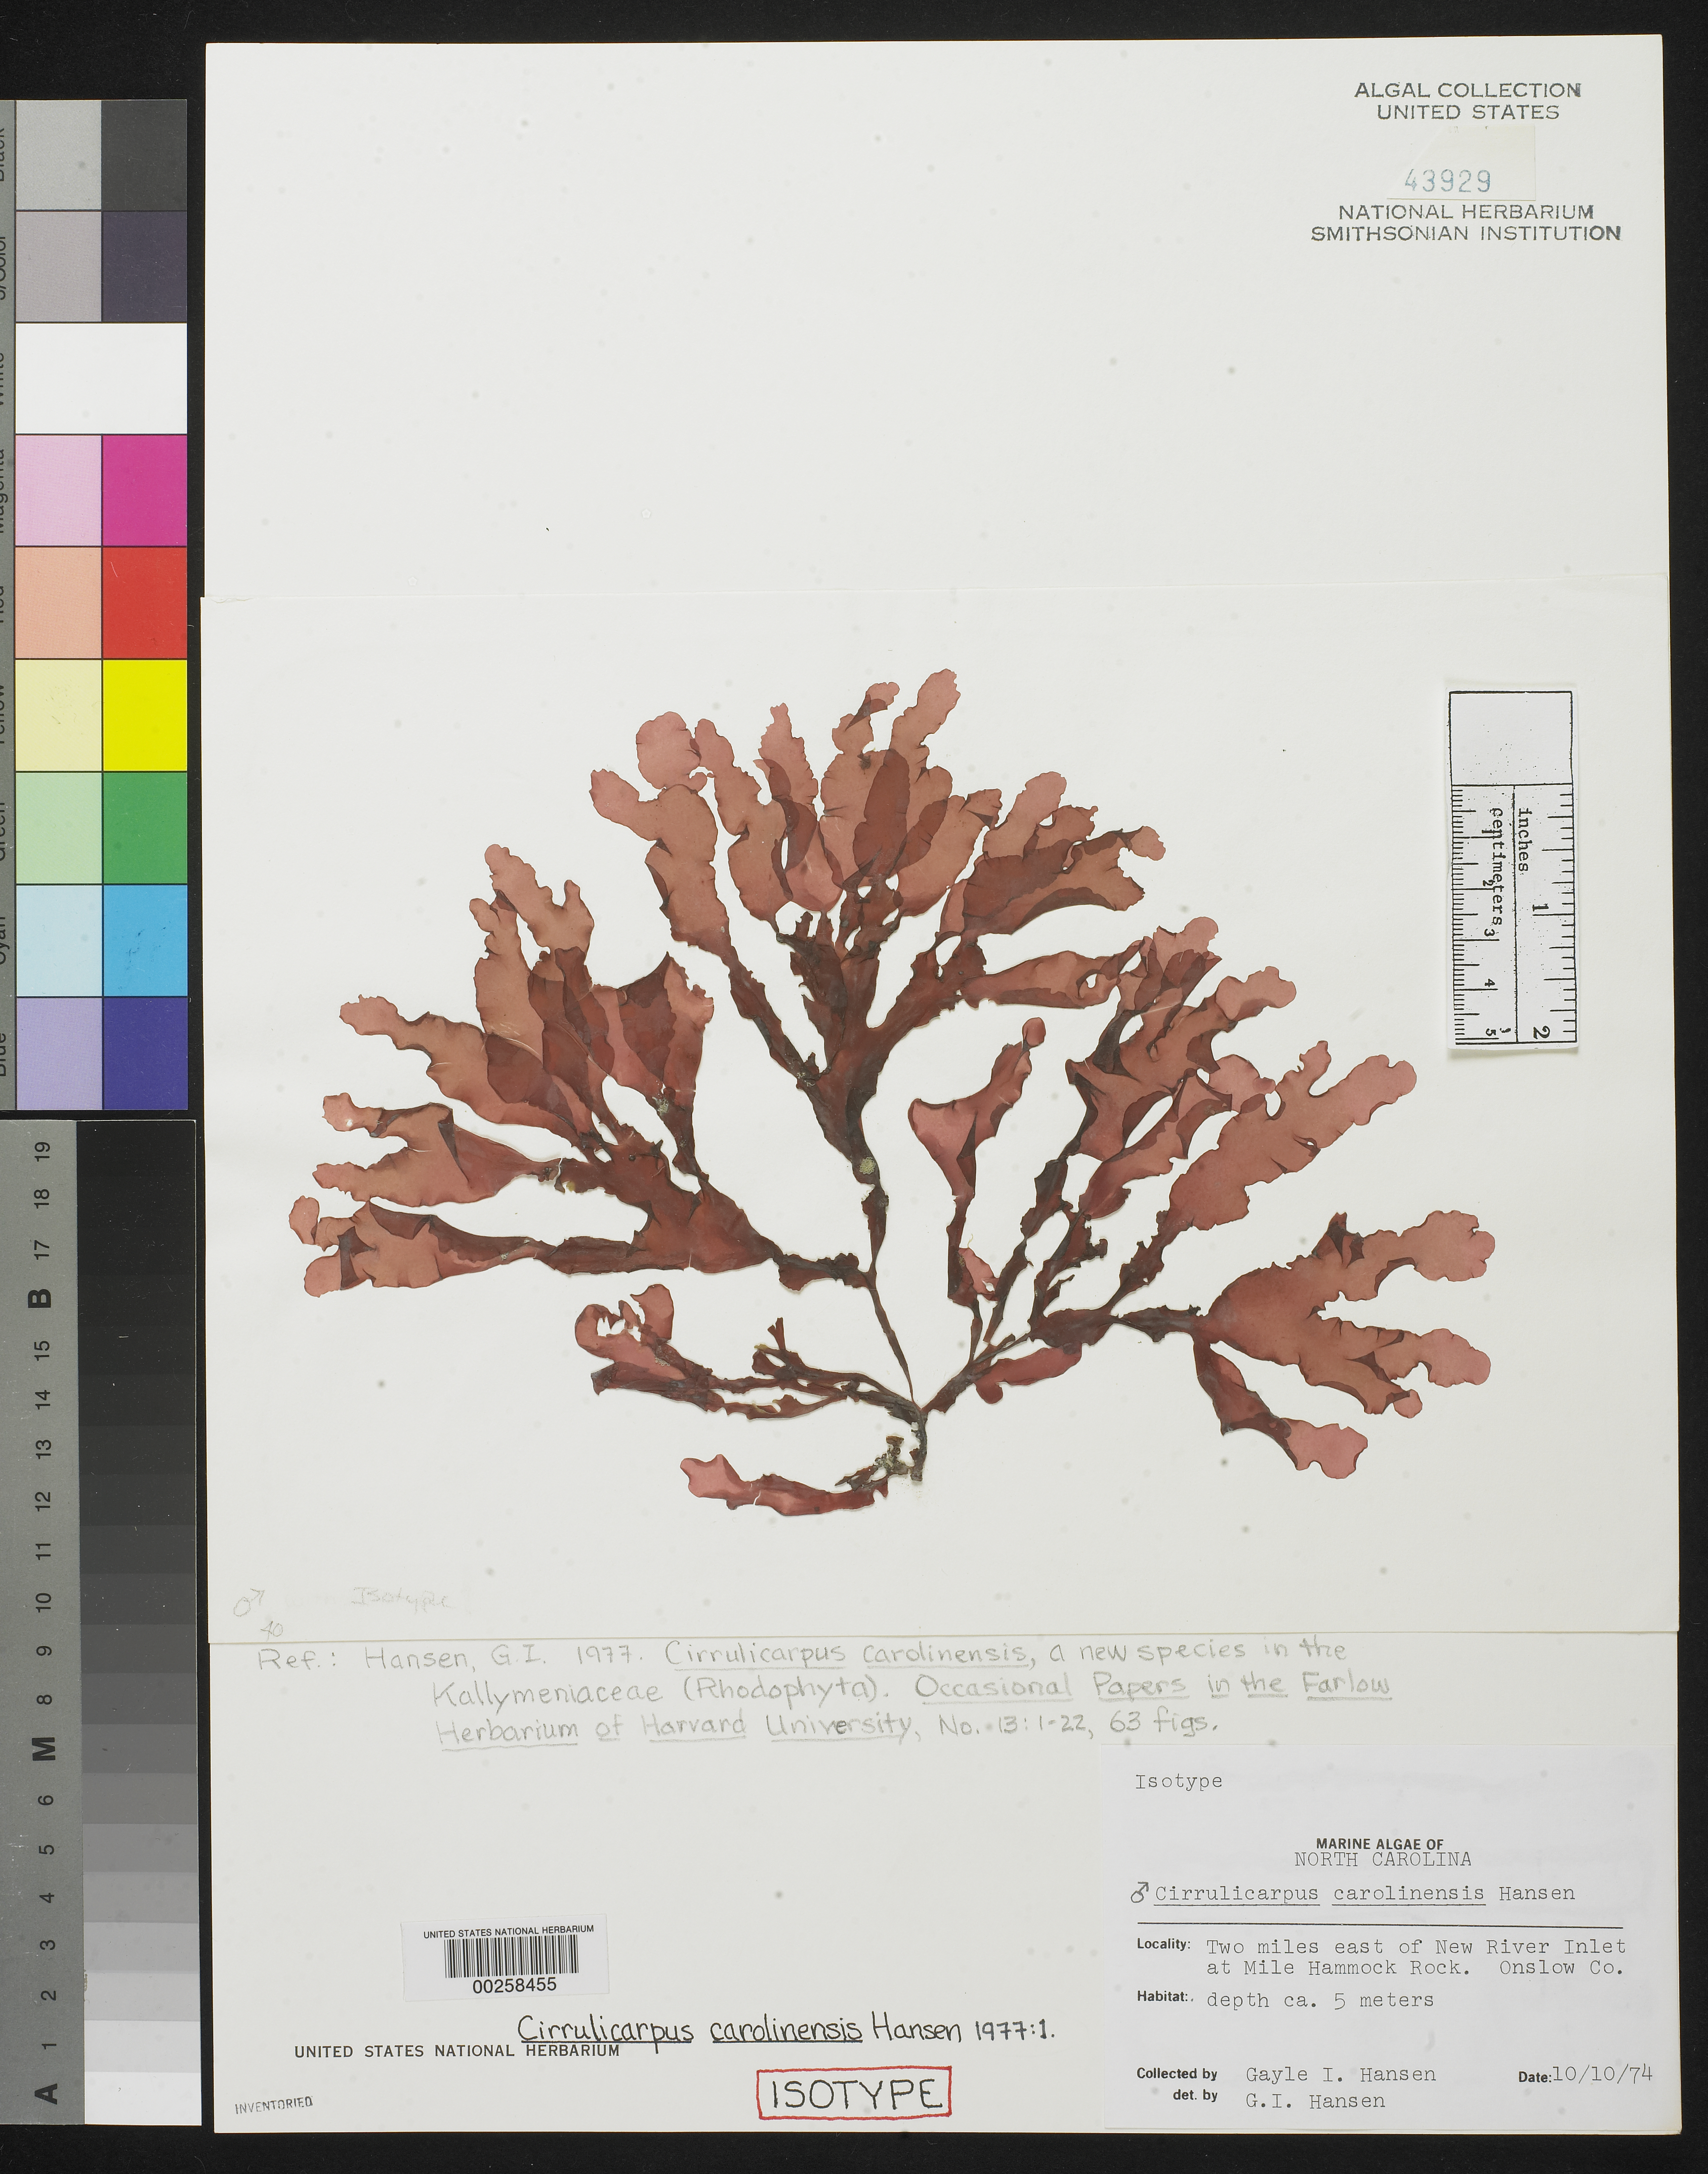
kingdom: Plantae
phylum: Rhodophyta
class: Florideophyceae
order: Gigartinales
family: Kallymeniaceae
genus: Cirrulicarpus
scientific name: Cirrulicarpus carolinensis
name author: G.I. Hansen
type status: Isotype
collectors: G. Hansen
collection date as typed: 10 Oct 1974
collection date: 1974-10-10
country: United States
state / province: North Carolina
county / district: Onslow County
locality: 2 miles east of New River Inlet, Mile Hammock Rock.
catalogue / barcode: US 43929